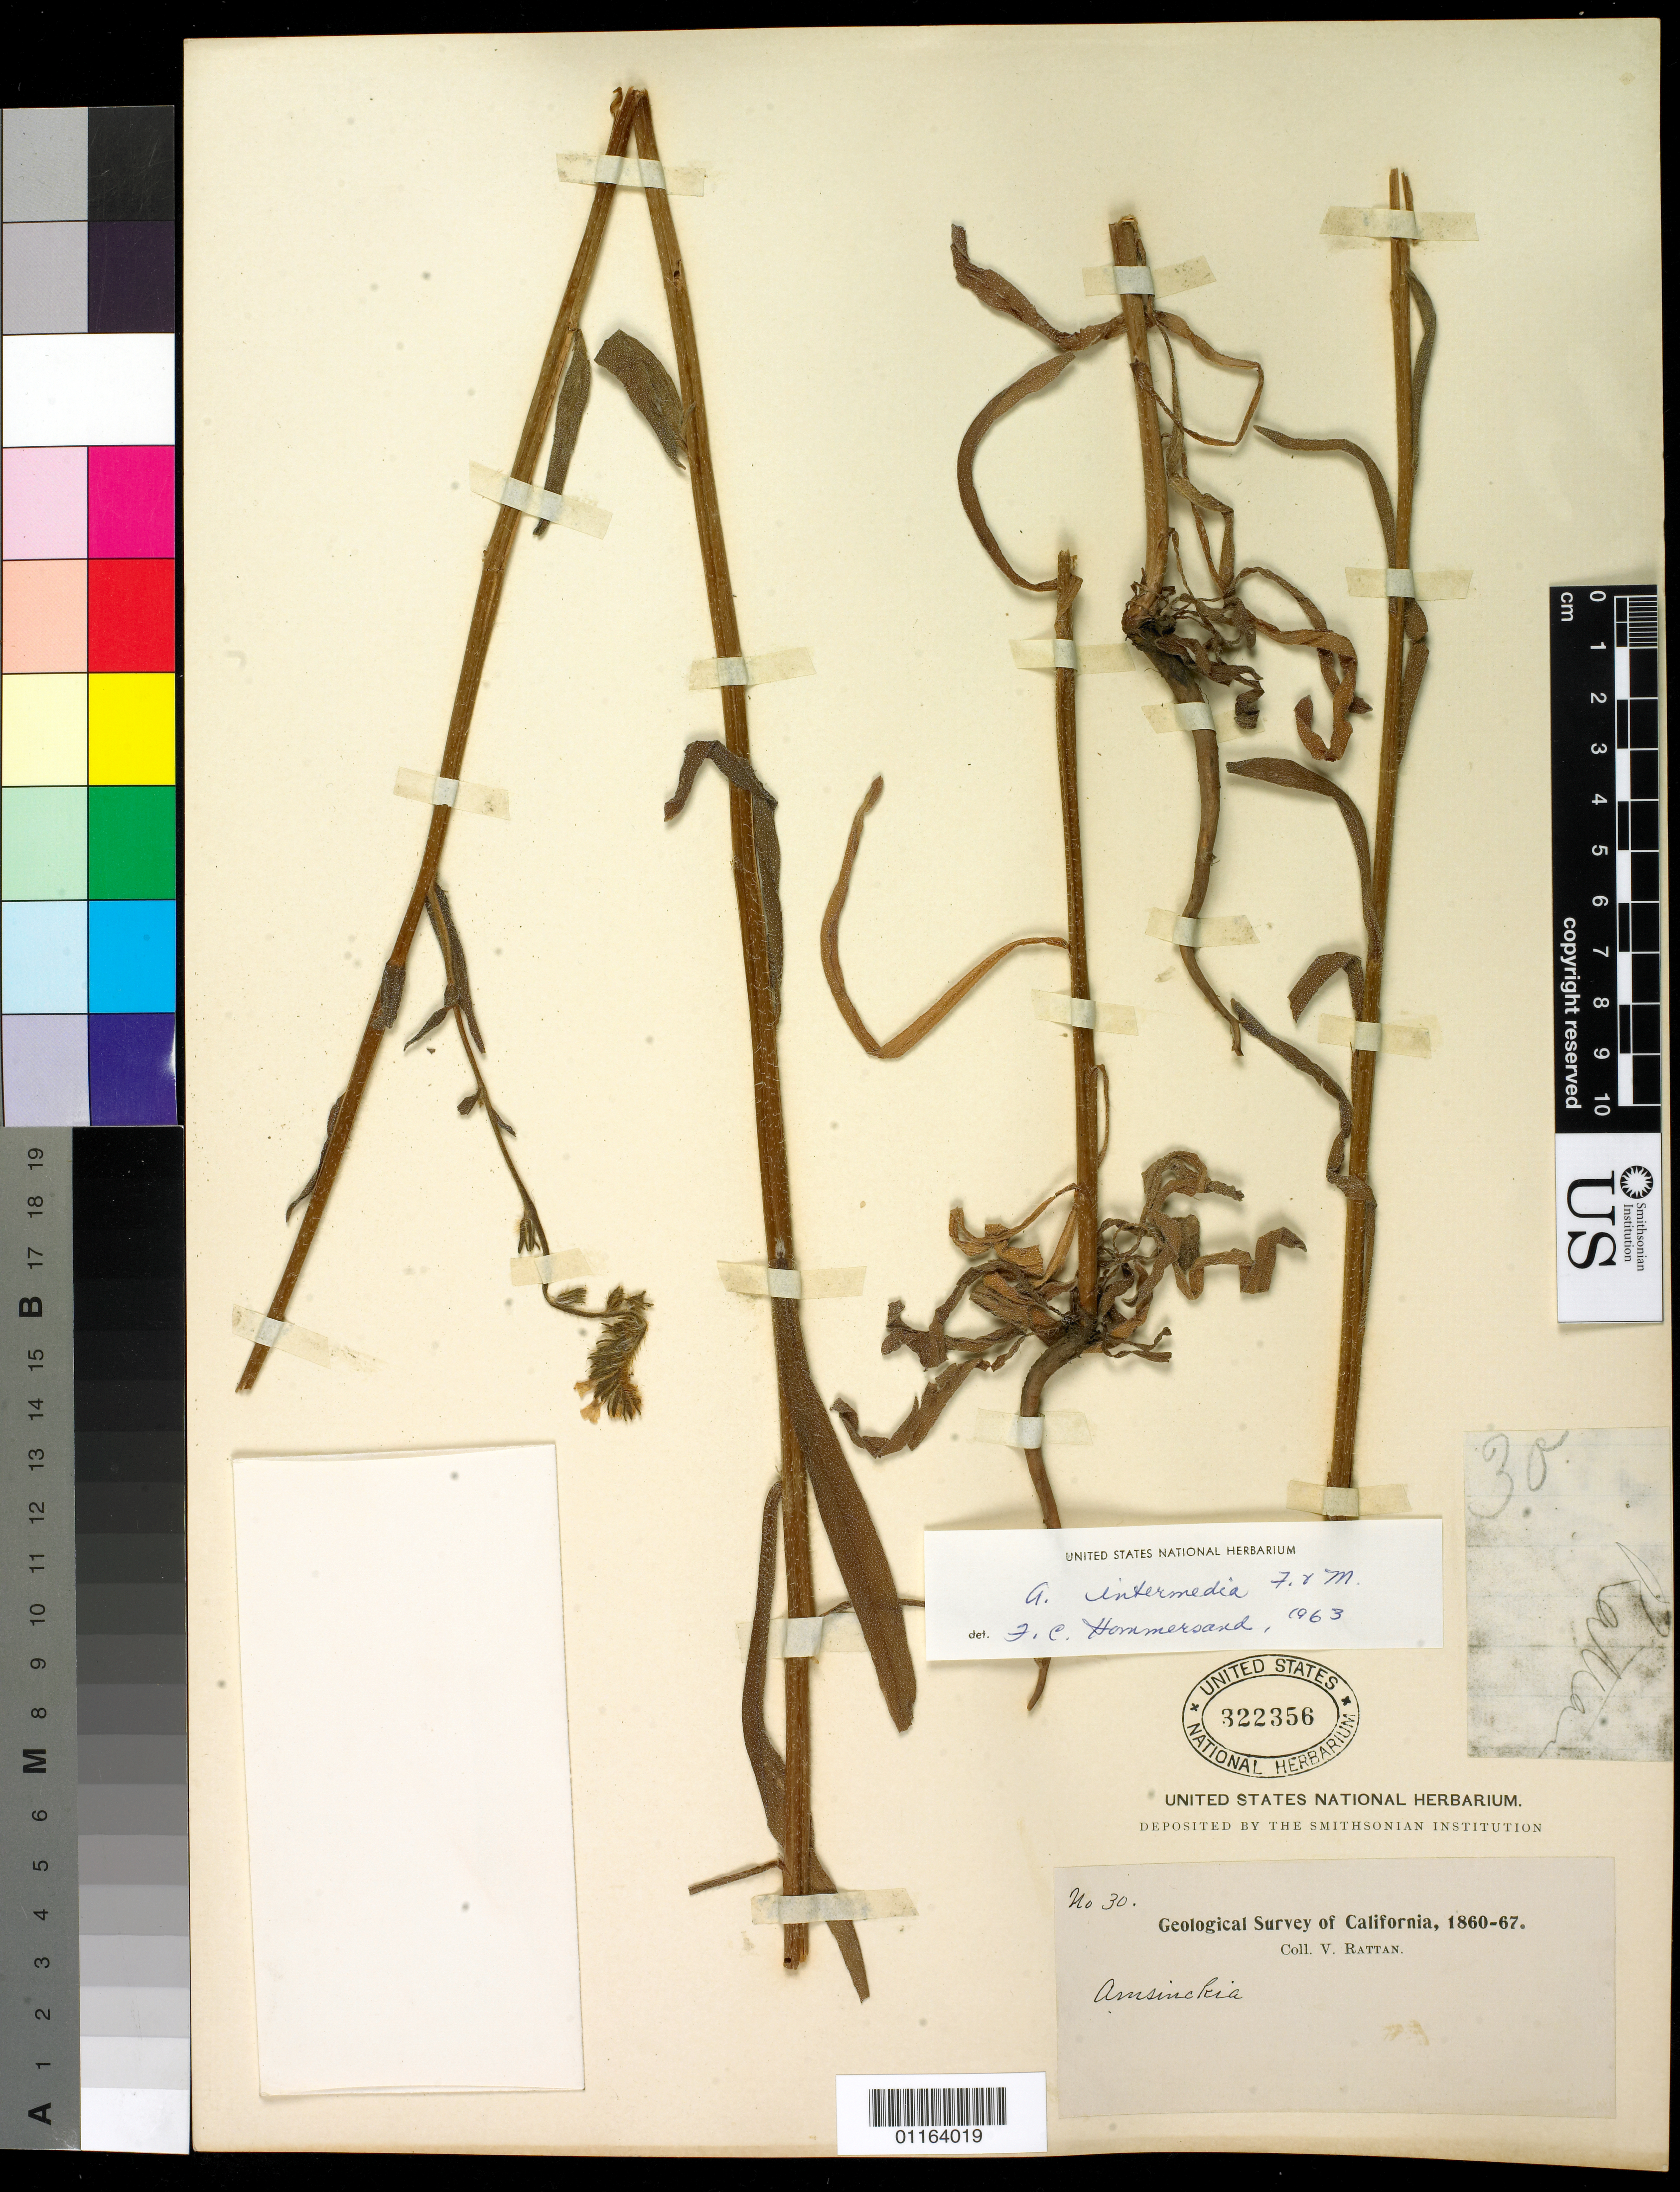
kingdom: Plantae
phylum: Tracheophyta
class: Magnoliopsida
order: Boraginales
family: Boraginaceae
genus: Amsinckia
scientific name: Amsinckia intermedia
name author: Fisch. & C.A. Mey.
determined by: Hommersand, F.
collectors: V. Rattan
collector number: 30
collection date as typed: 1860 to -- --- 1867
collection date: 1860/1867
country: United States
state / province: California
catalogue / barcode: US 322356